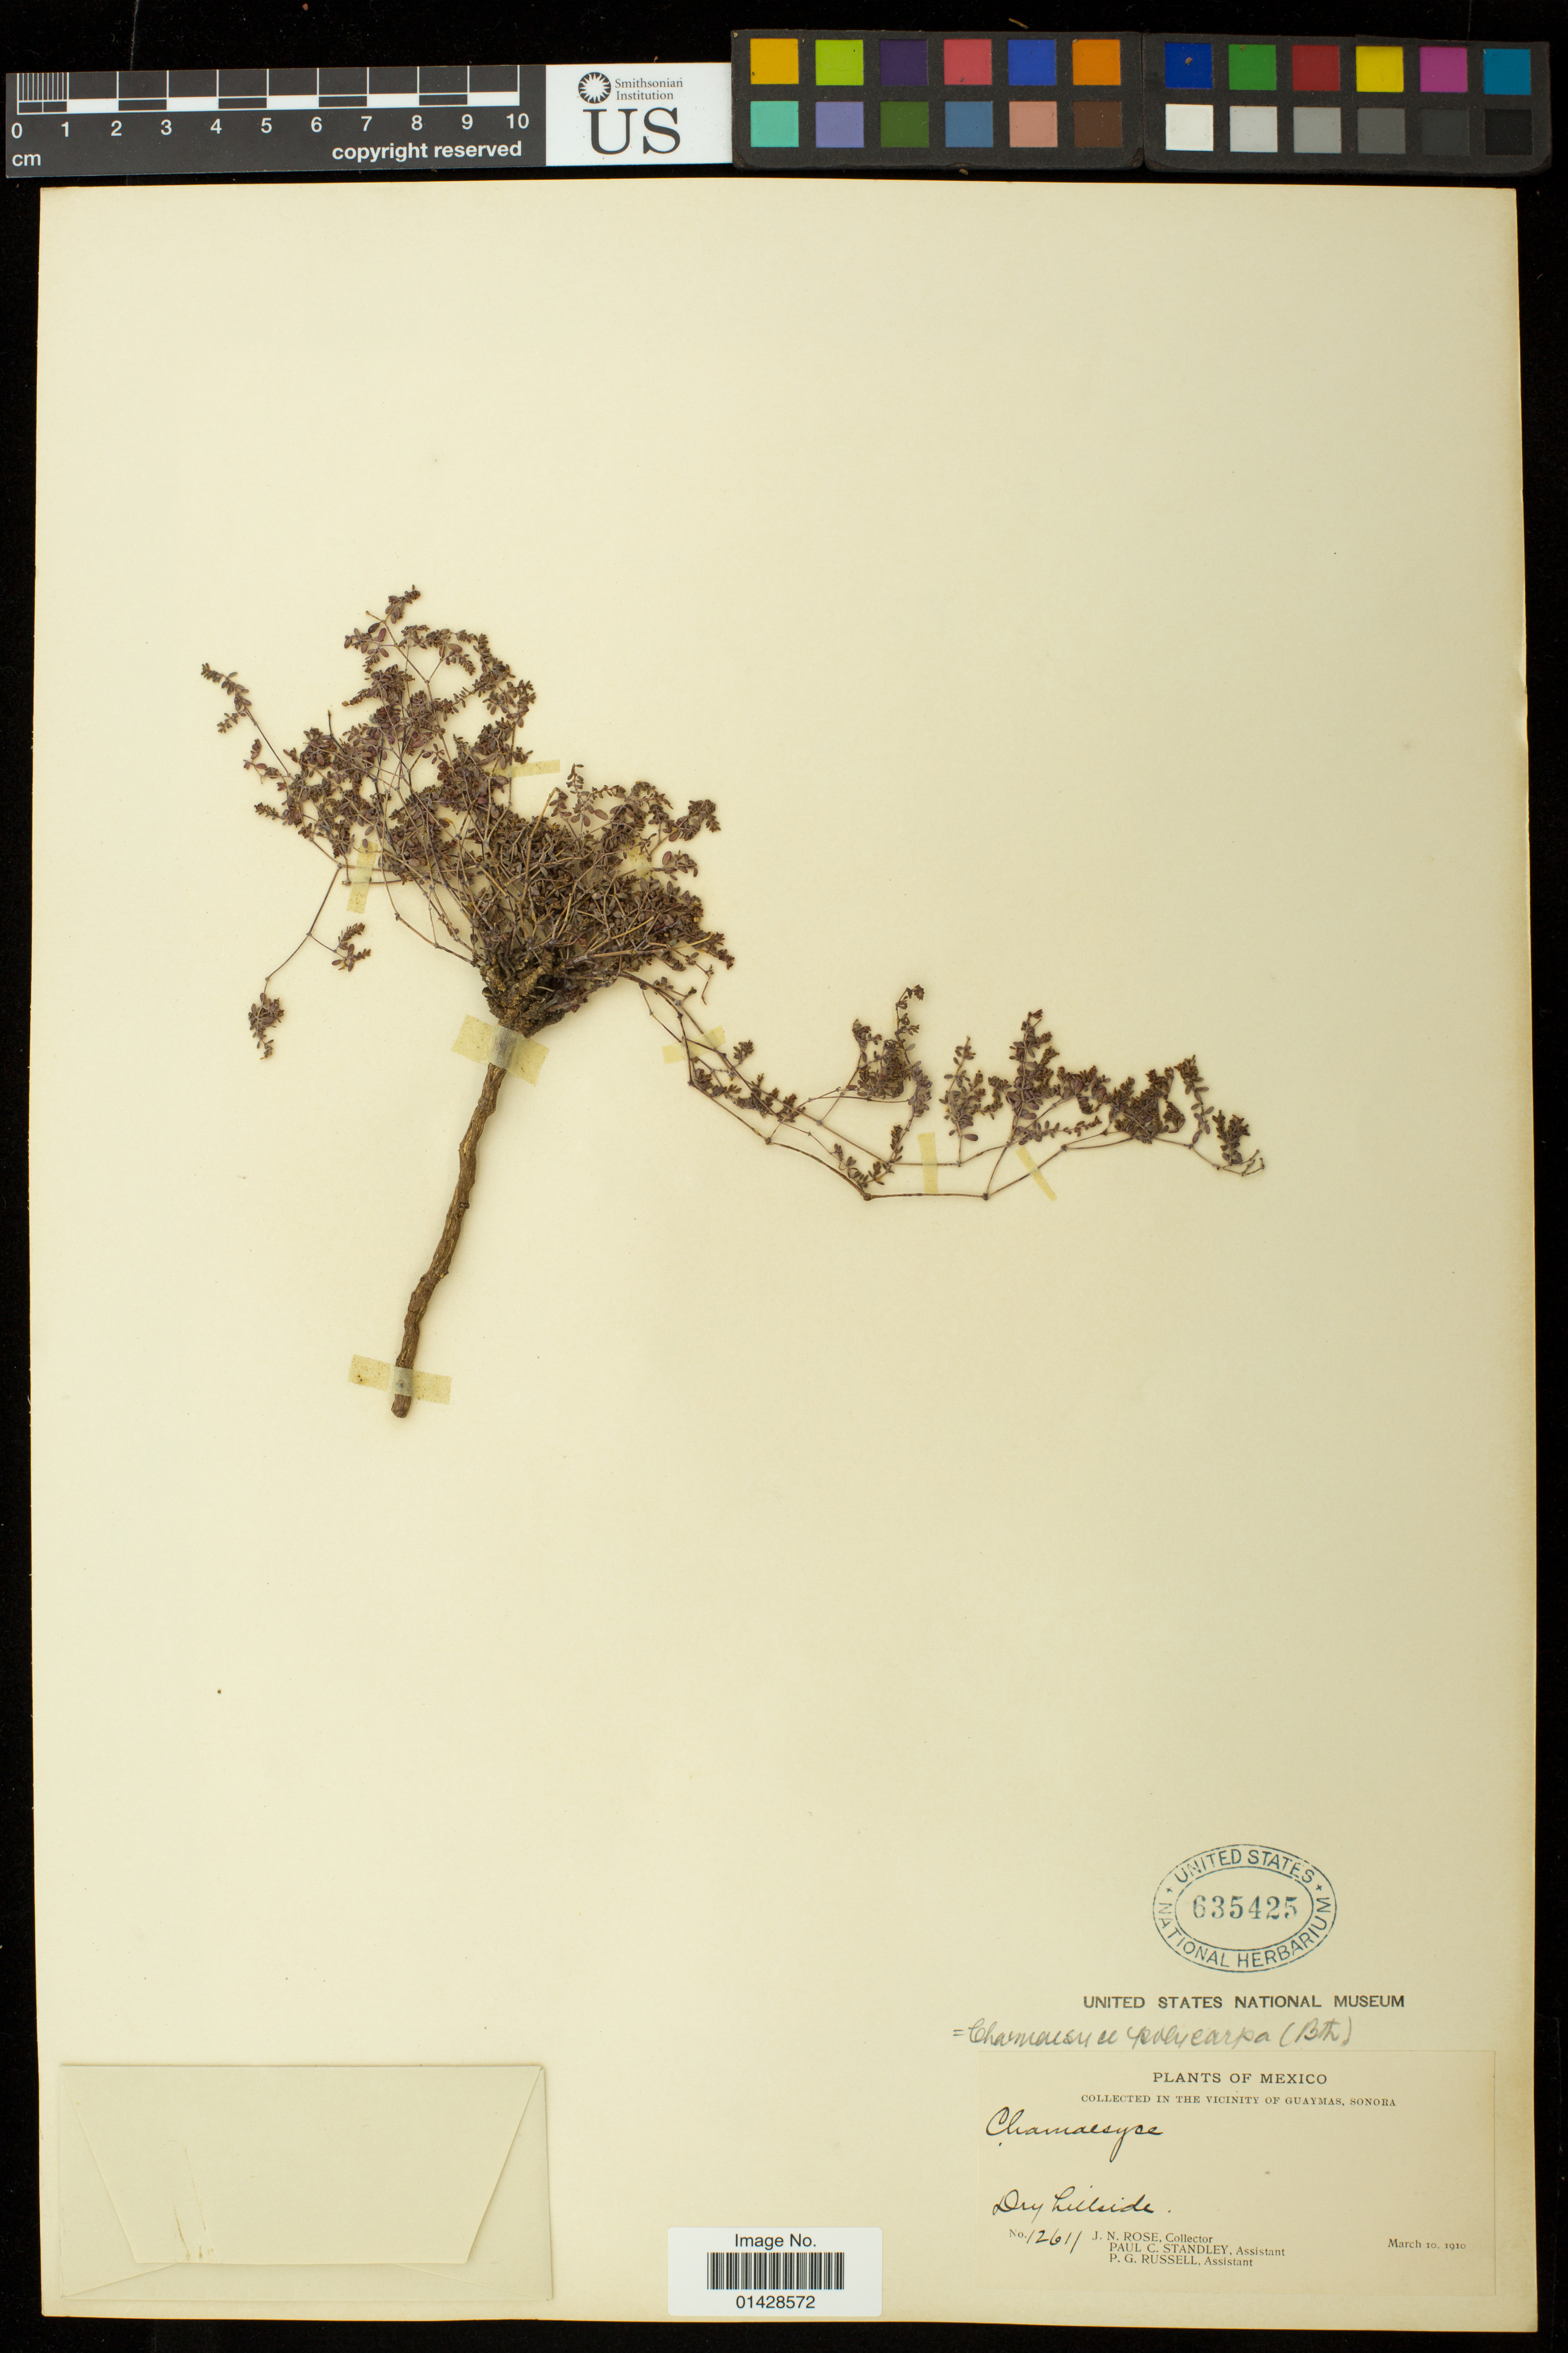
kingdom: Plantae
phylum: Tracheophyta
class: Magnoliopsida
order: Malpighiales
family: Euphorbiaceae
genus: Euphorbia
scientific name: Euphorbia polycarpa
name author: Benth.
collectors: J. N. Rose, P. C. Standley & P. G. Russell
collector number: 12611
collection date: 1910-03-10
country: Mexico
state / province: Sonora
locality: In the vicinity of Guaymas.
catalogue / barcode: US 635425